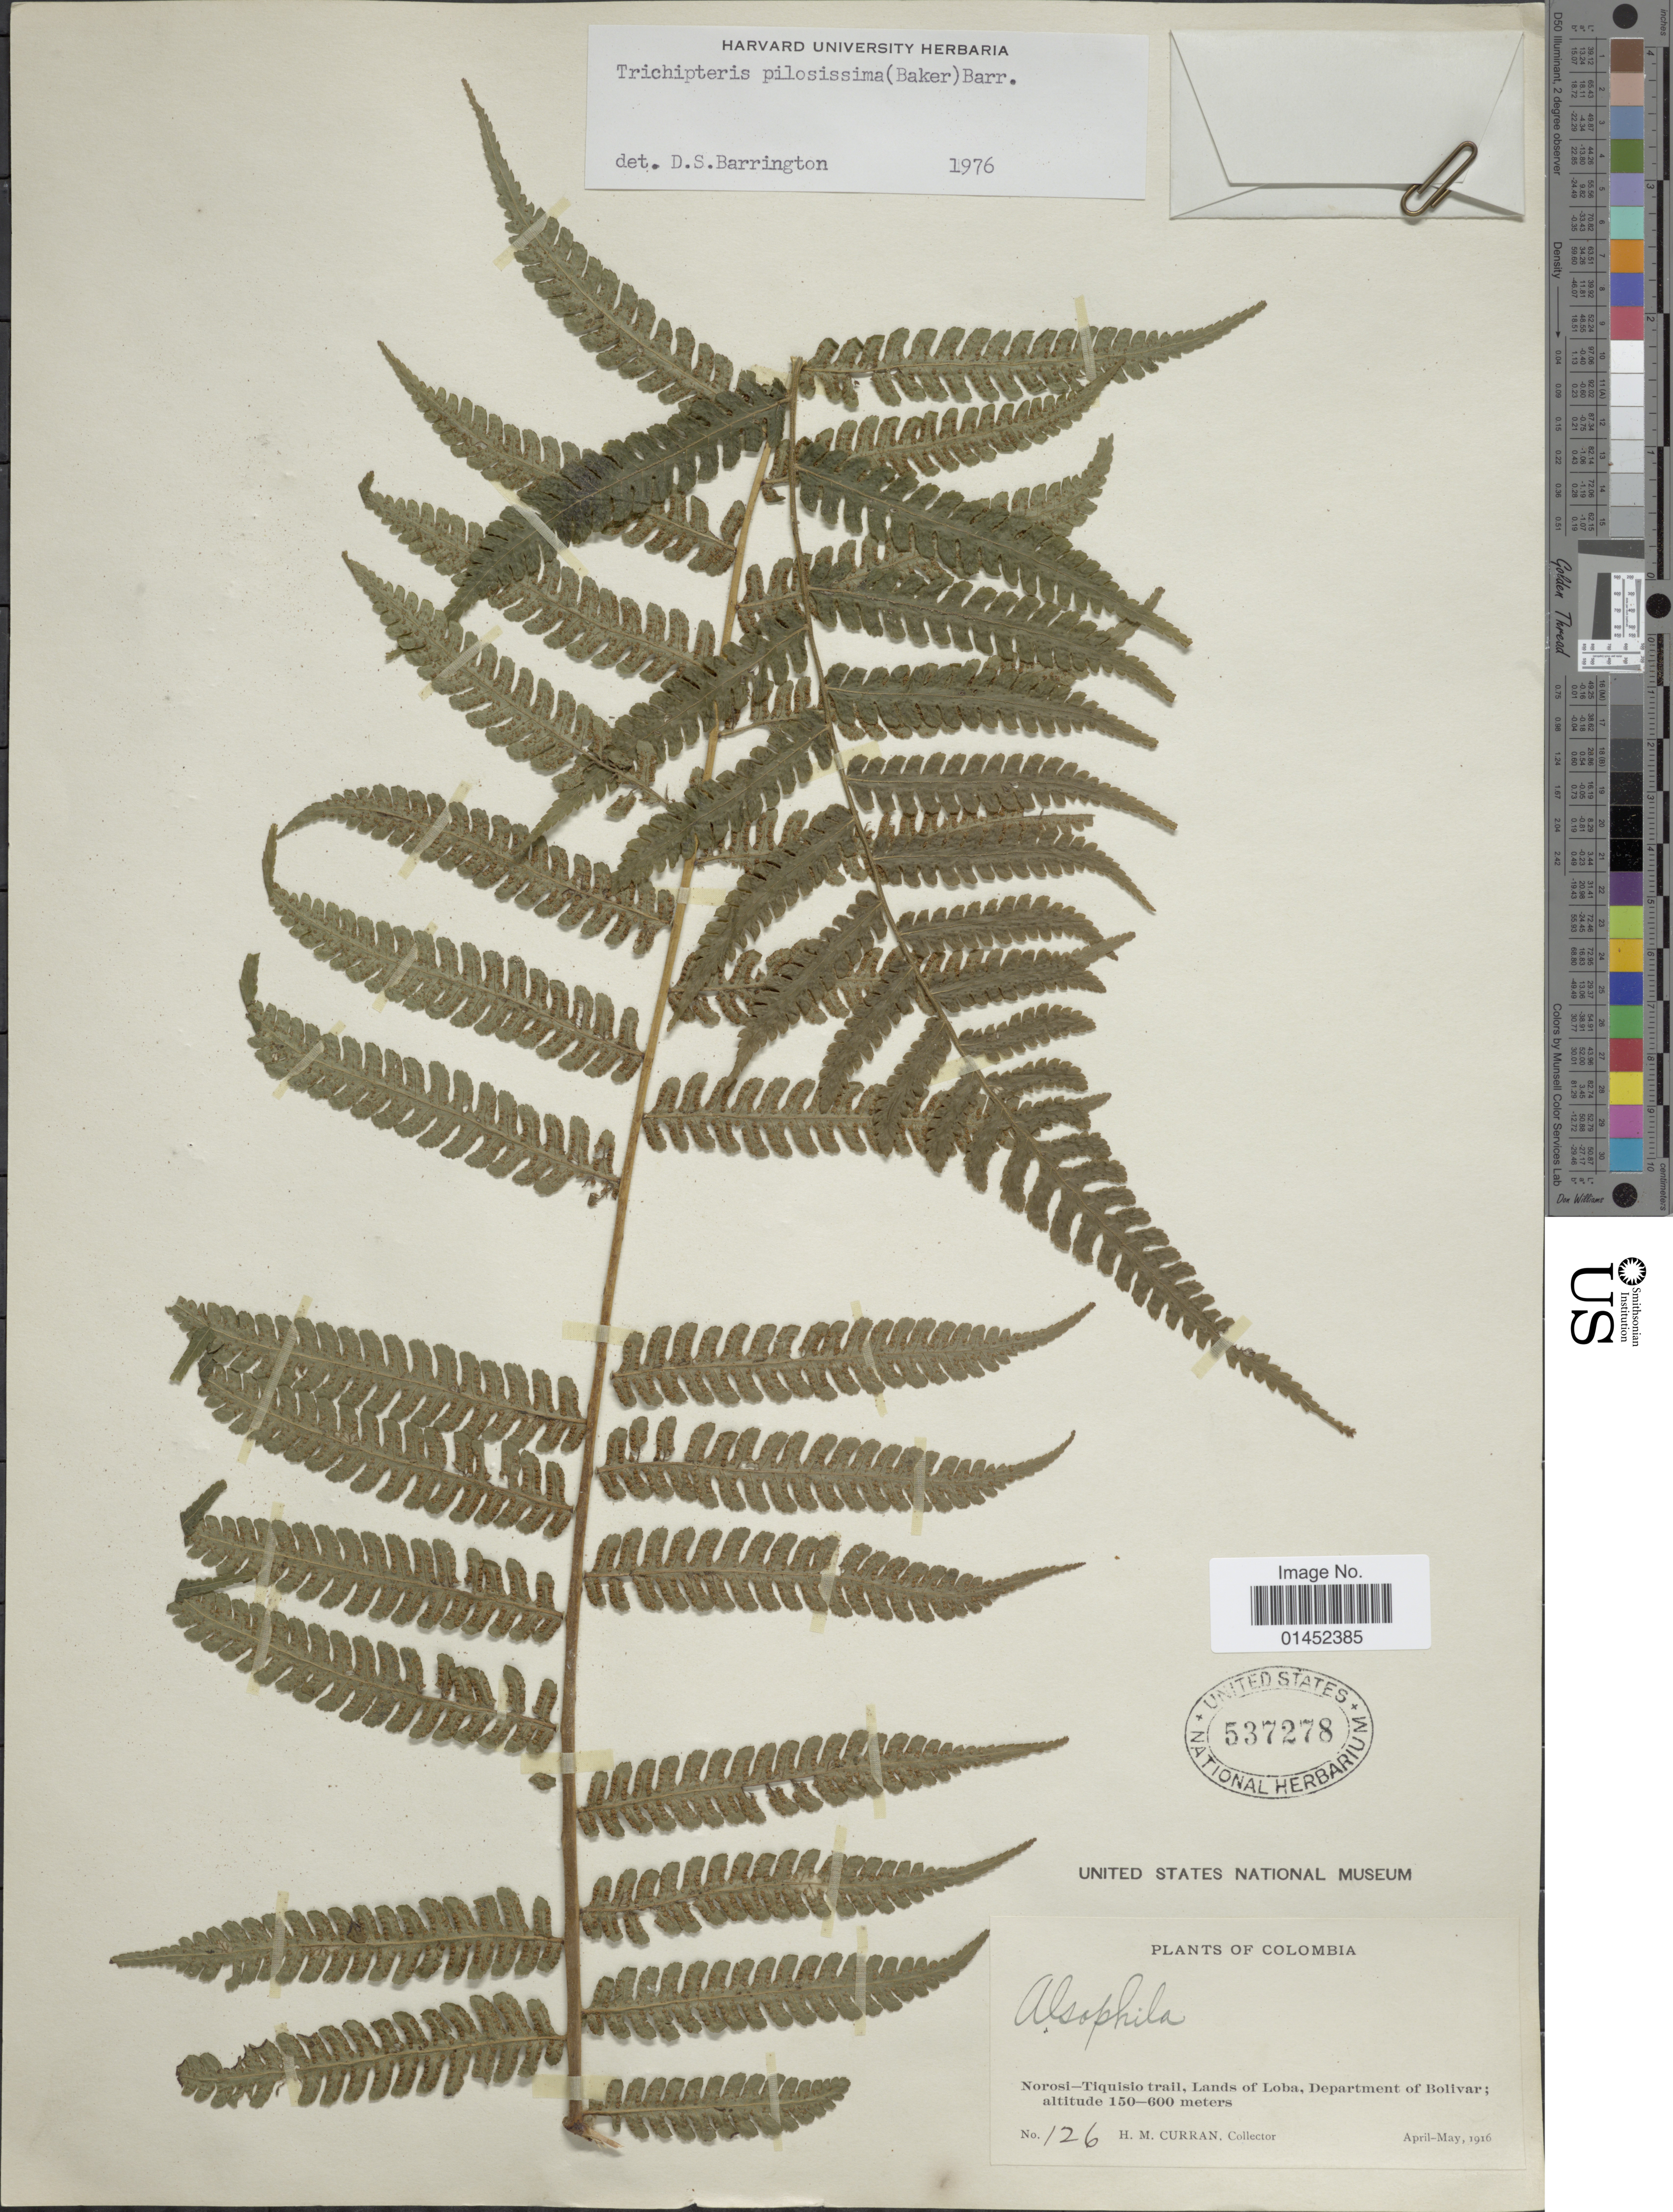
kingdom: Plantae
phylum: Tracheophyta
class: Polypodiopsida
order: Cyatheales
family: Cyatheaceae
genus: Cyathea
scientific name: Cyathea pilosissima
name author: (Baker) Domin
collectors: H. M. Curran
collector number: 126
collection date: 1916-04/1916-05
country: Colombia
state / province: Bolívar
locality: Norosi-Tiquiso trail, Lands of Loba, Department of Bolivar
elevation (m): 150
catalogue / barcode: US 537278